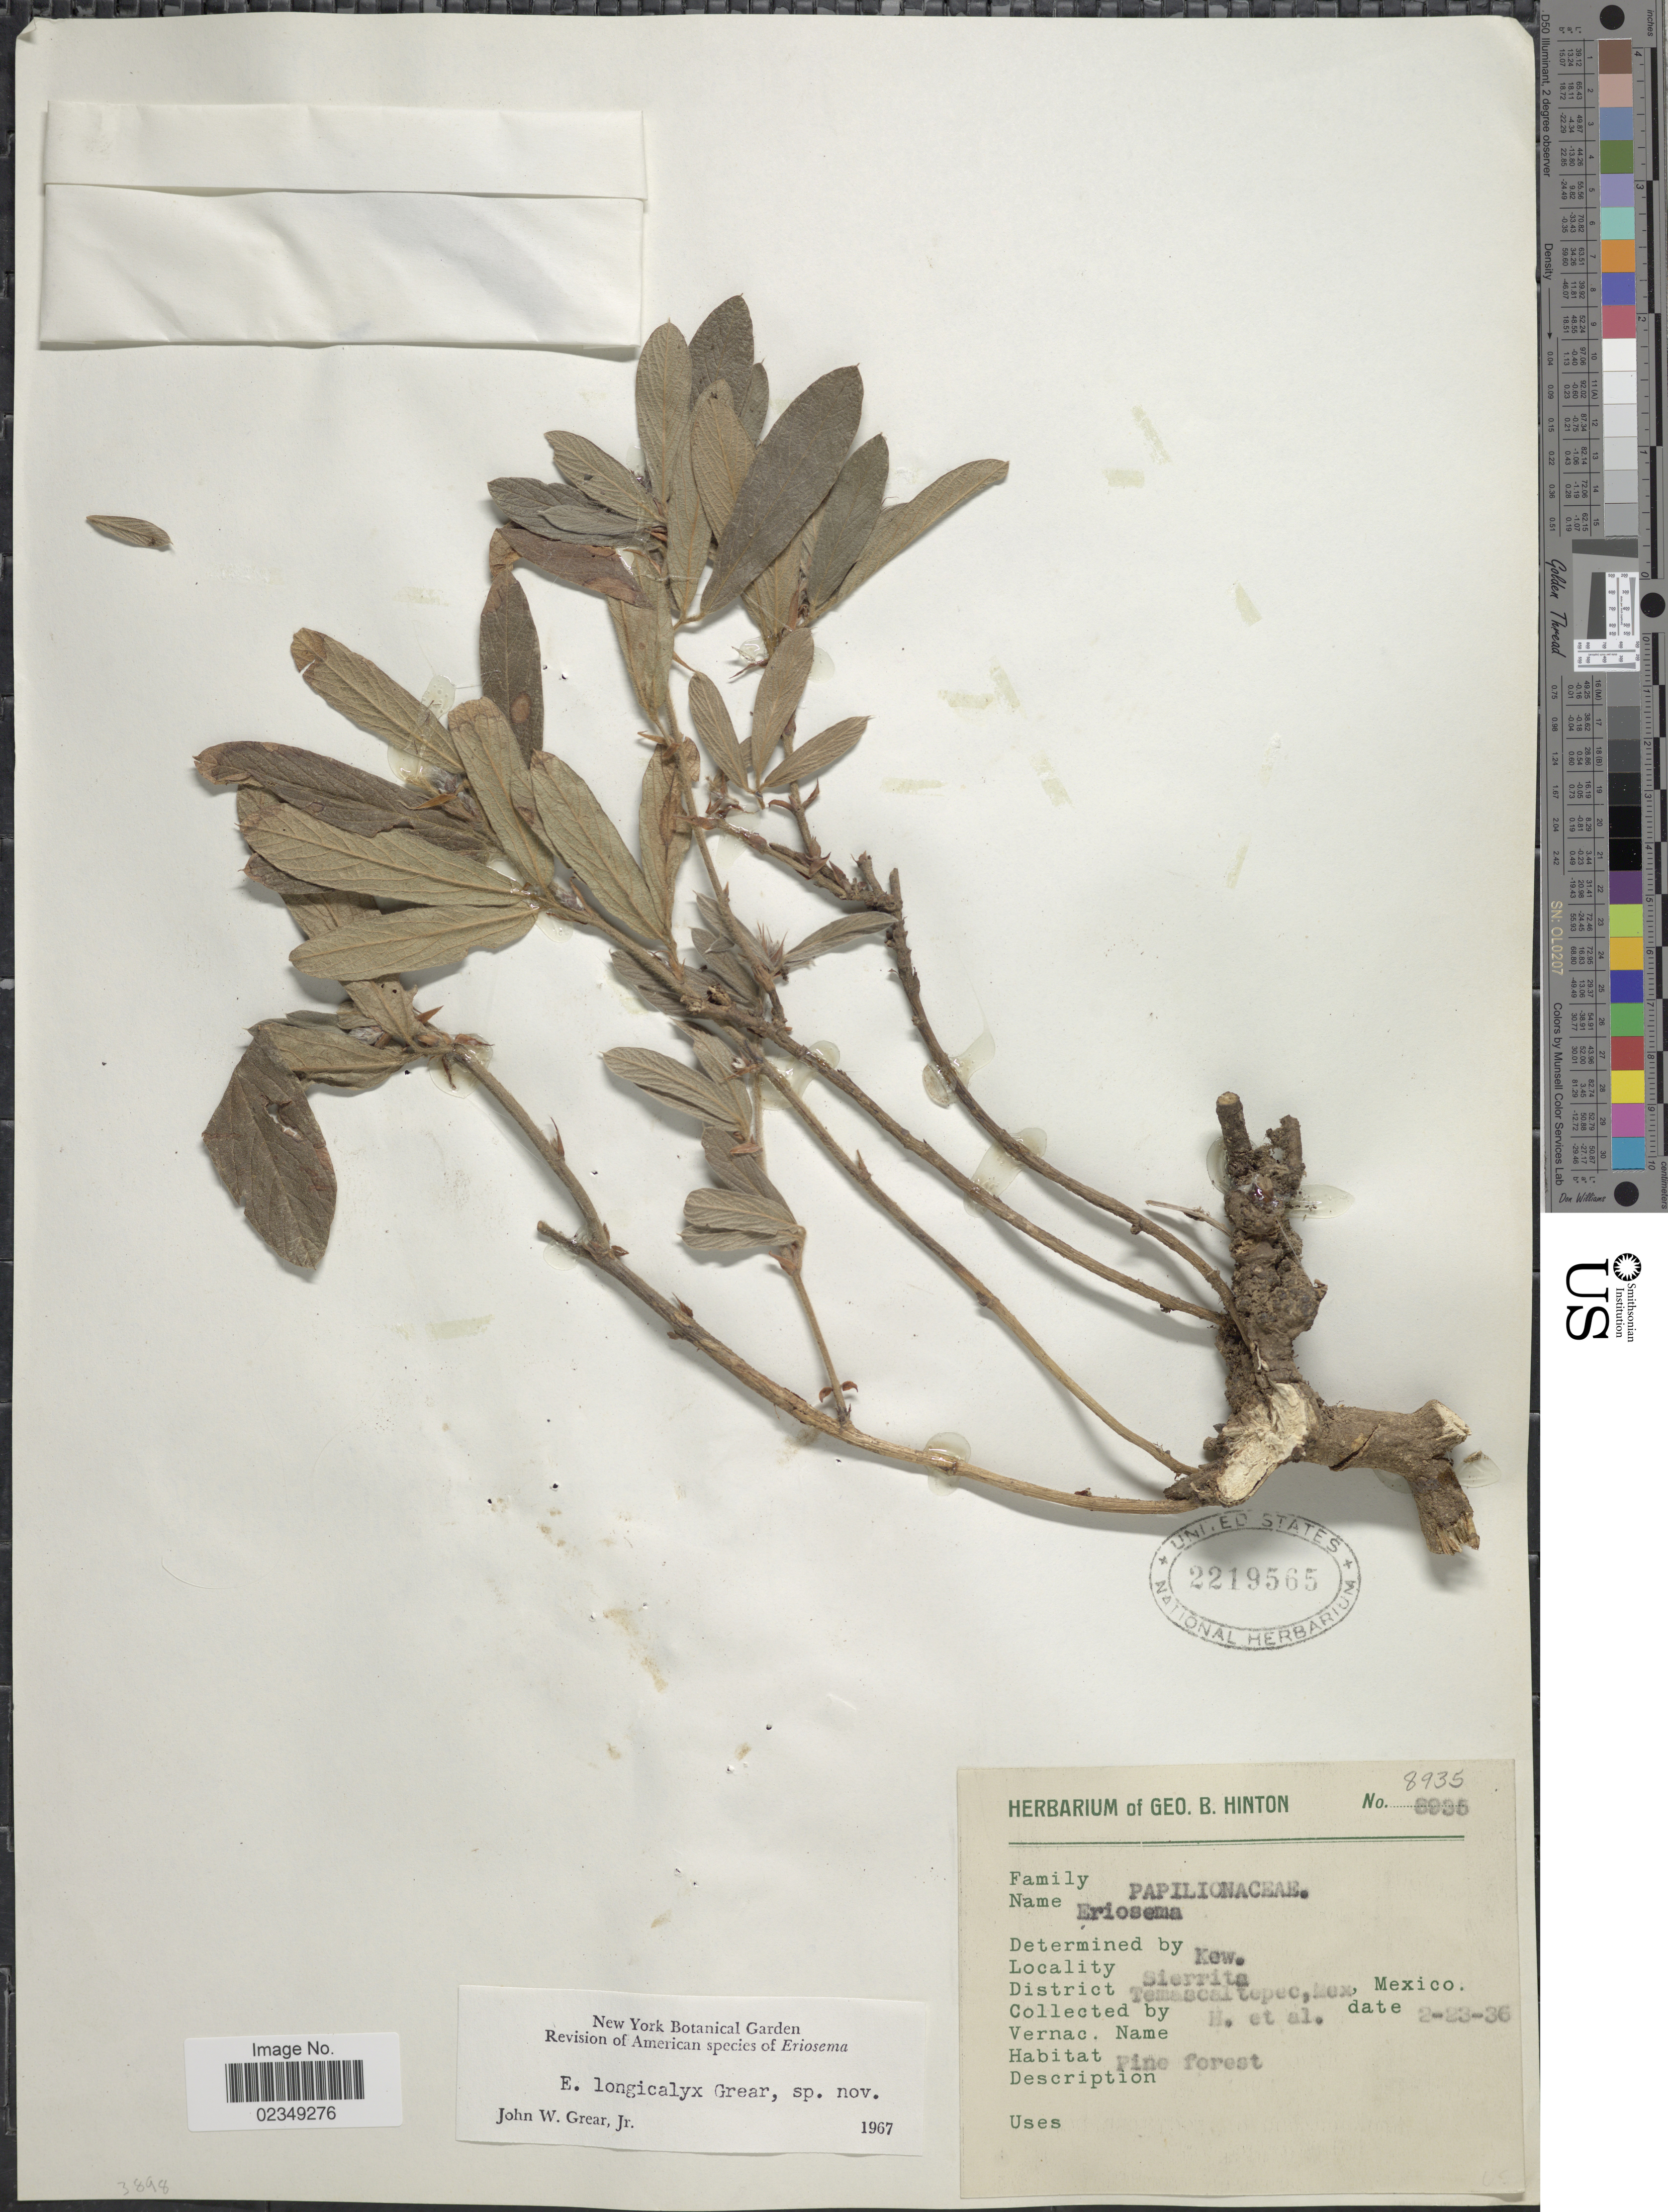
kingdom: Plantae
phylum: Tracheophyta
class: Magnoliopsida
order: Fabales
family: Fabaceae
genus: Eriosema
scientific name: Eriosema longicalyx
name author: Grear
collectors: G. B. Hinton & et al.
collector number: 8935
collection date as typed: Transcribed d/m/y: 23/2/36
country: Mexico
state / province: México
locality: Sierrita. District Temascaltepec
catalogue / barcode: US 2219565